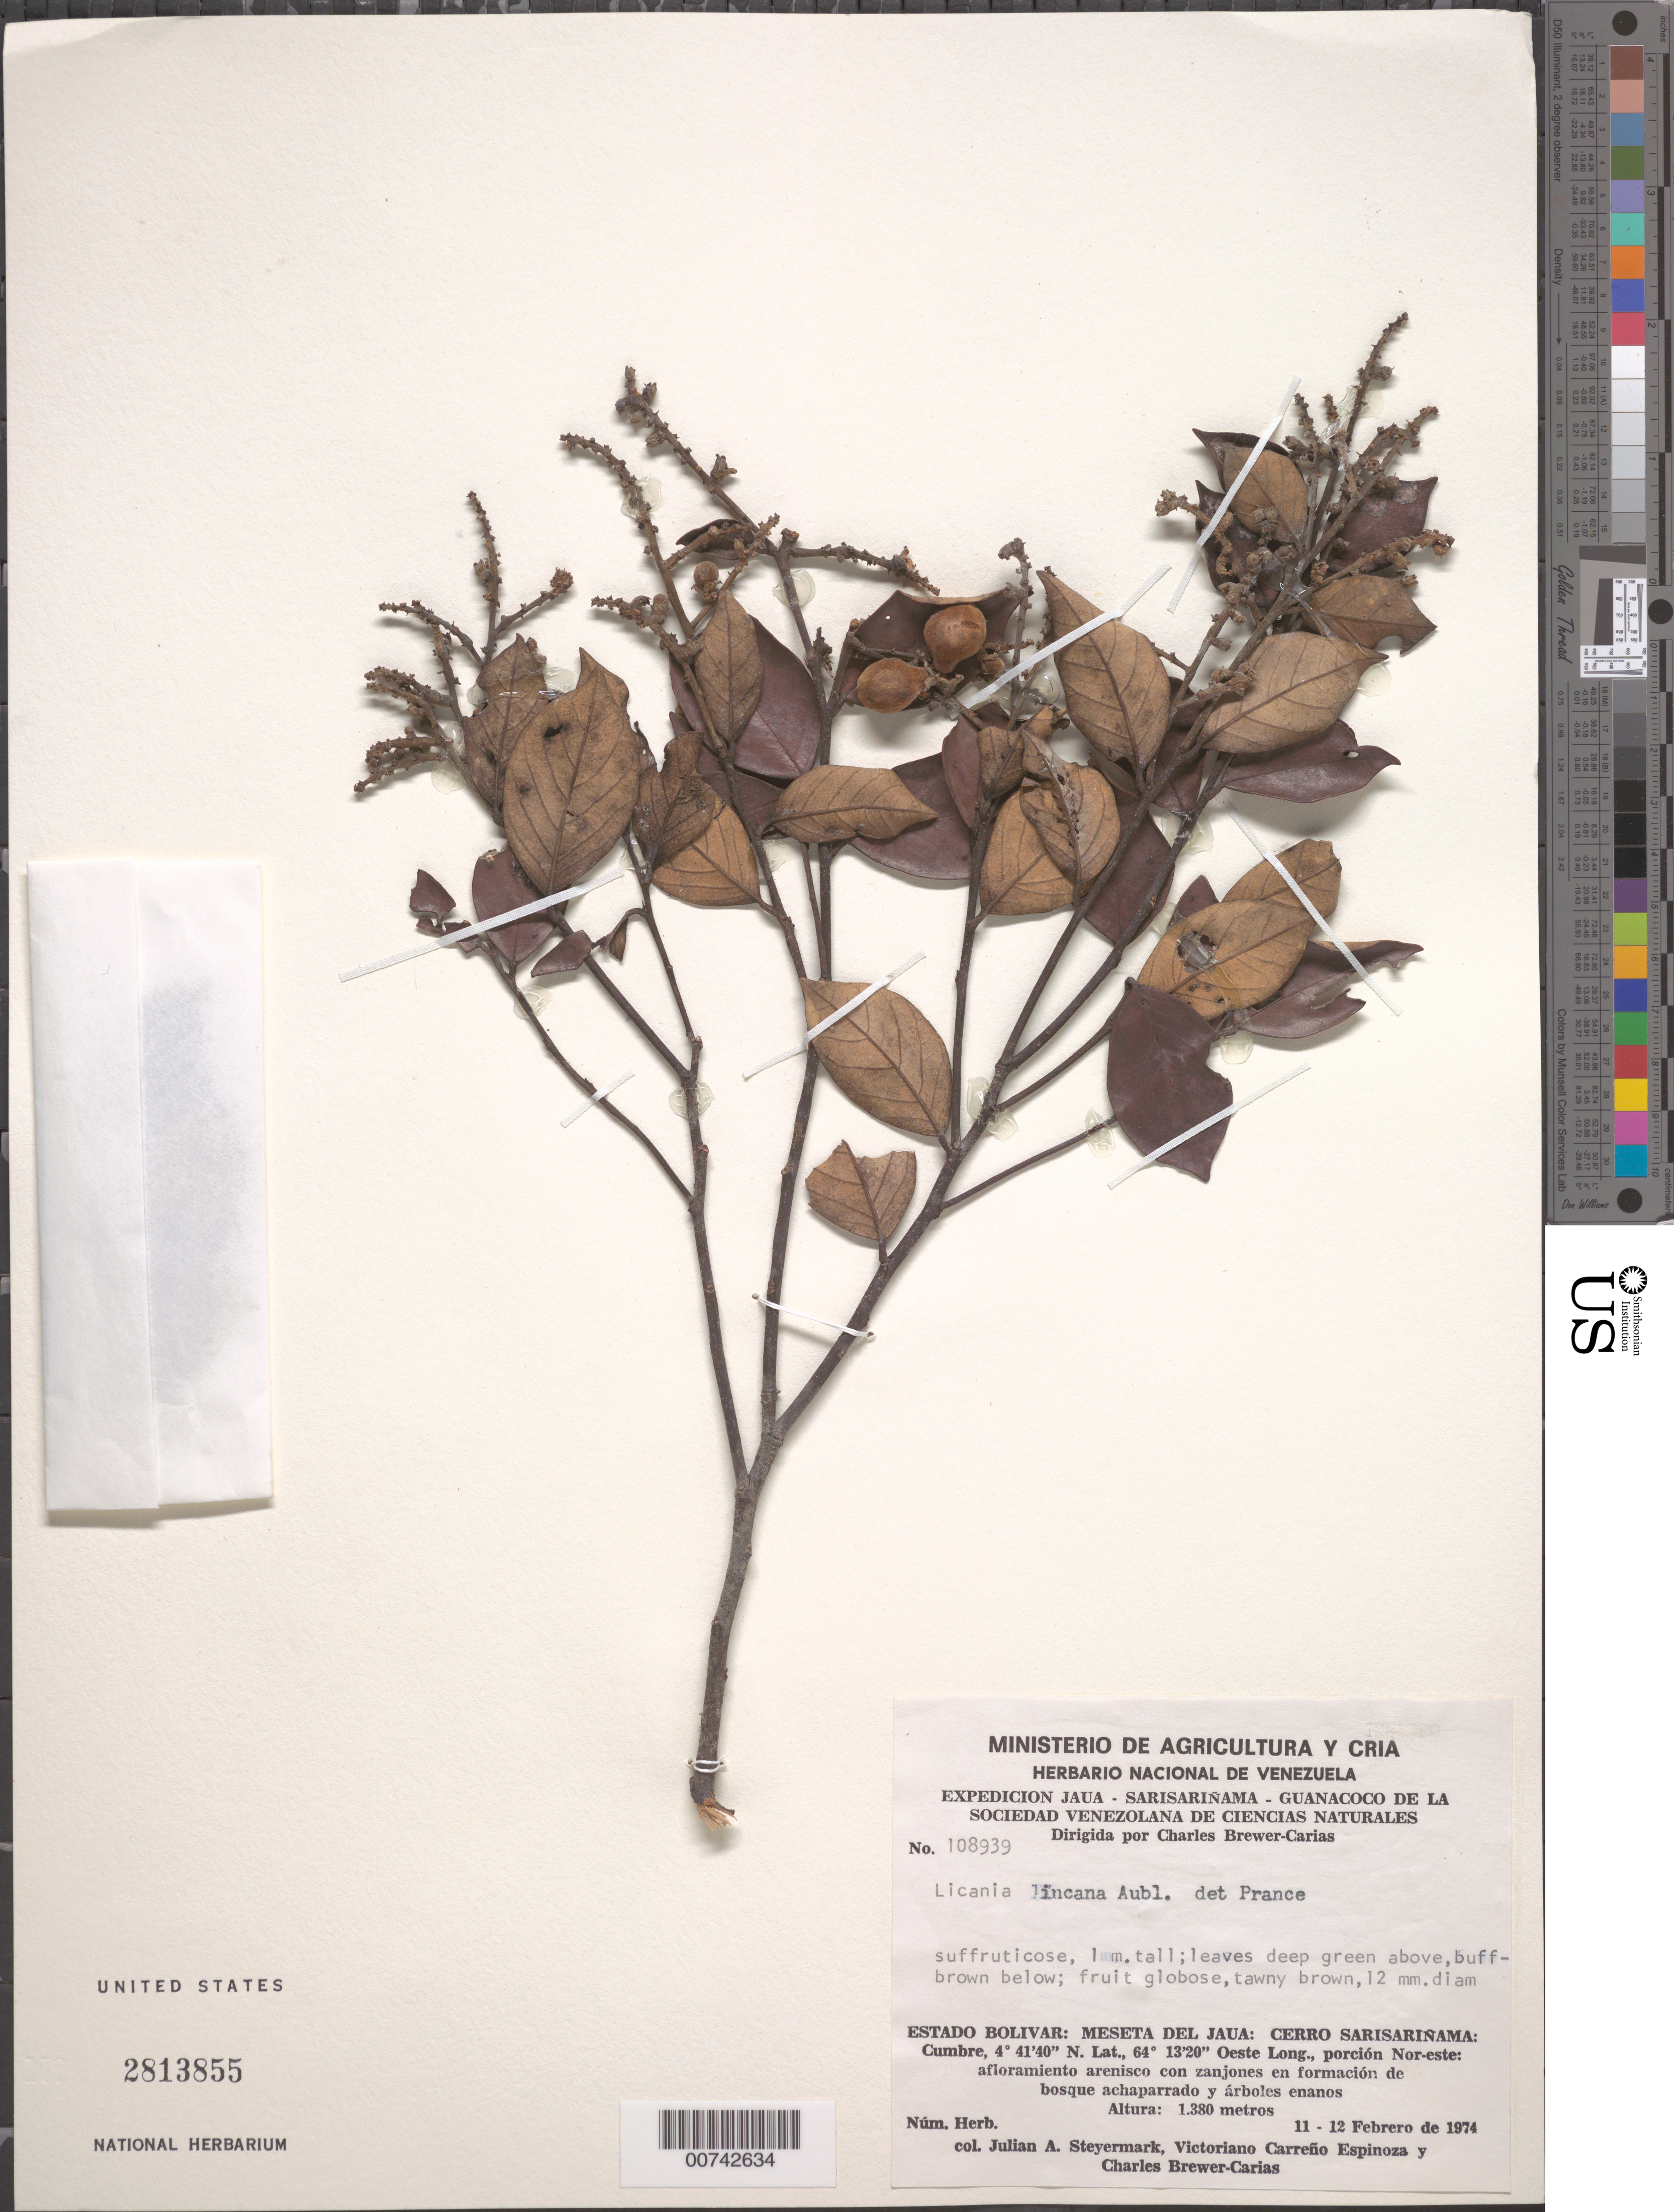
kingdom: Plantae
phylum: Tracheophyta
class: Magnoliopsida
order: Malpighiales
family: Chrysobalanaceae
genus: Licania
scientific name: Licania incana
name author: Aubl.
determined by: Prance, G. T.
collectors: J. Steyermark, V. Carreño E. & C. Brewer-Carias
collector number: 108939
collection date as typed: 11-Feb-74 to 12-Feb-74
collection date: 1974-02-11/1974-02-12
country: Venezuela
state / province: Bolívar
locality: Meseta del Jaua: Cerro Sarisariñama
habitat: Afloramiento arenisco con zanjones en formacion de bosque achaparrado y arboles enanos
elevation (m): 1380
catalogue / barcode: US 2813855